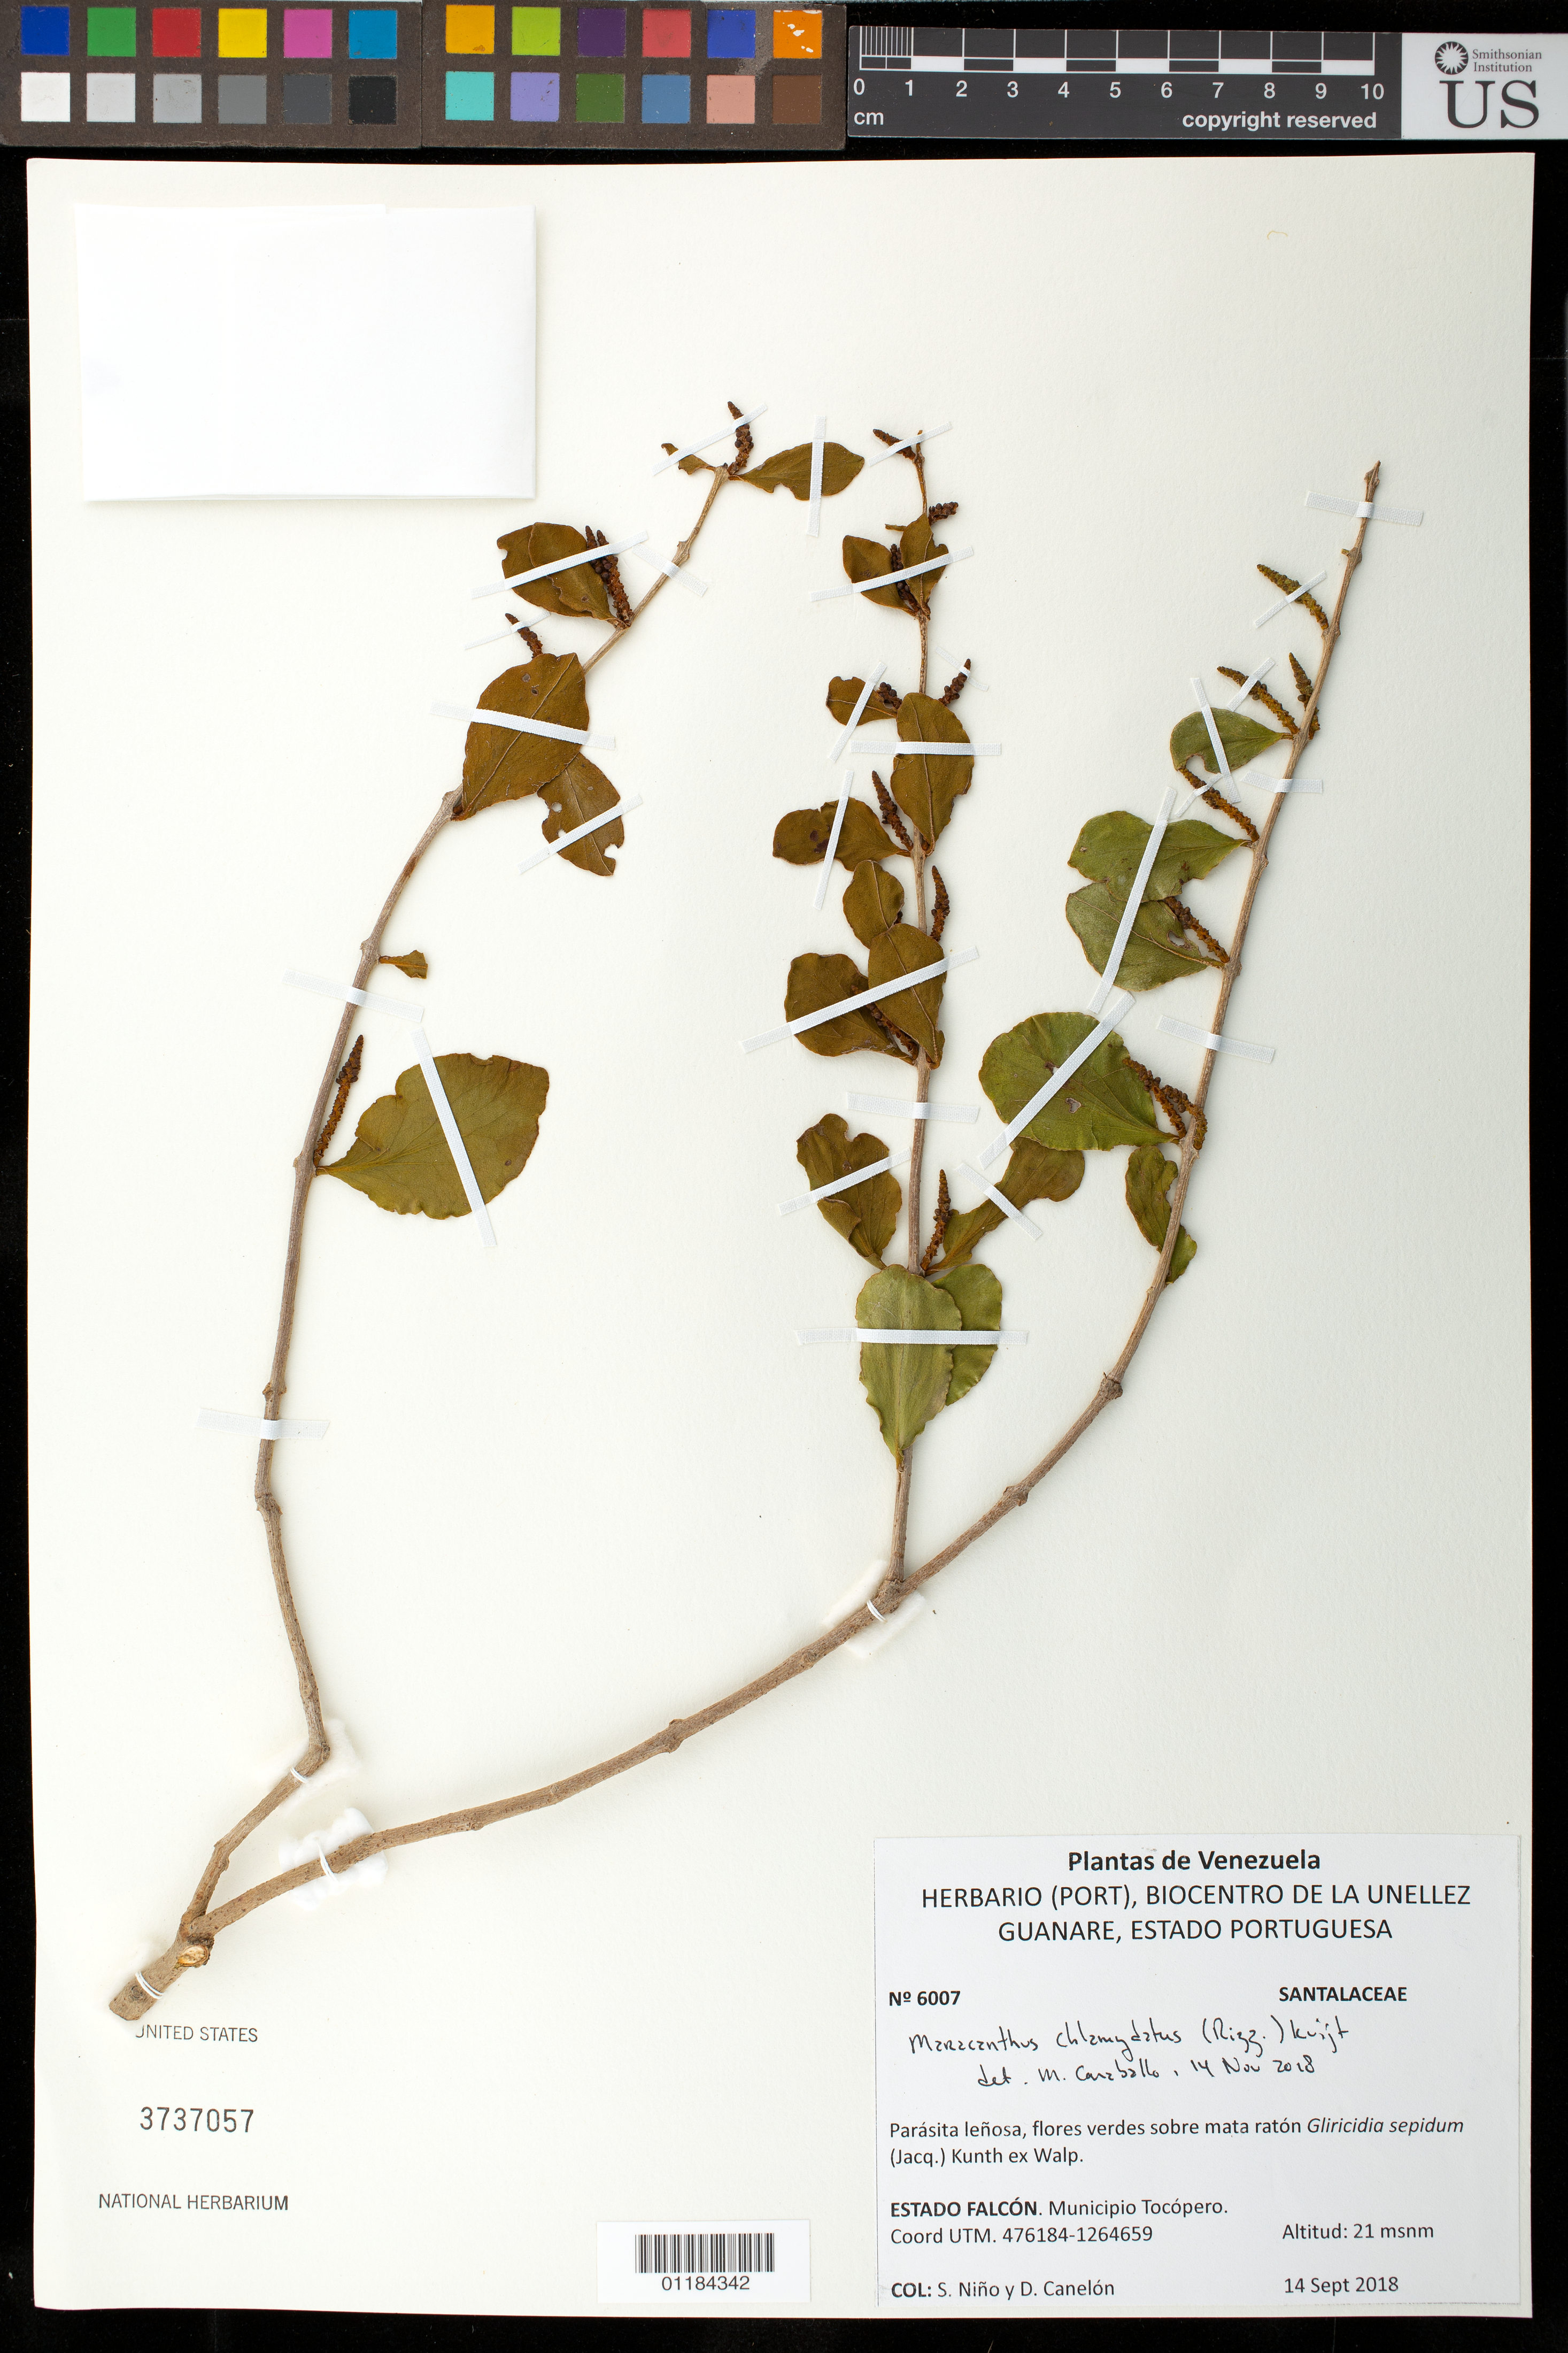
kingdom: Plantae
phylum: Tracheophyta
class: Magnoliopsida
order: Santalales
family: Loranthaceae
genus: Maracanthus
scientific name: Maracanthus chlamydatus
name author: (Rizzini) Kuijt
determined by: Caraballo-Ortiz, Marcos A., (MISS), University of Mississippi (UNITED STATES)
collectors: S. M. Niño & D. Canelón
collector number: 6007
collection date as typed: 14 Sep 2018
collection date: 2018-09-14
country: Venezuela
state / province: Falcón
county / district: Tocópero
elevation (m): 21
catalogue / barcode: US 3737057